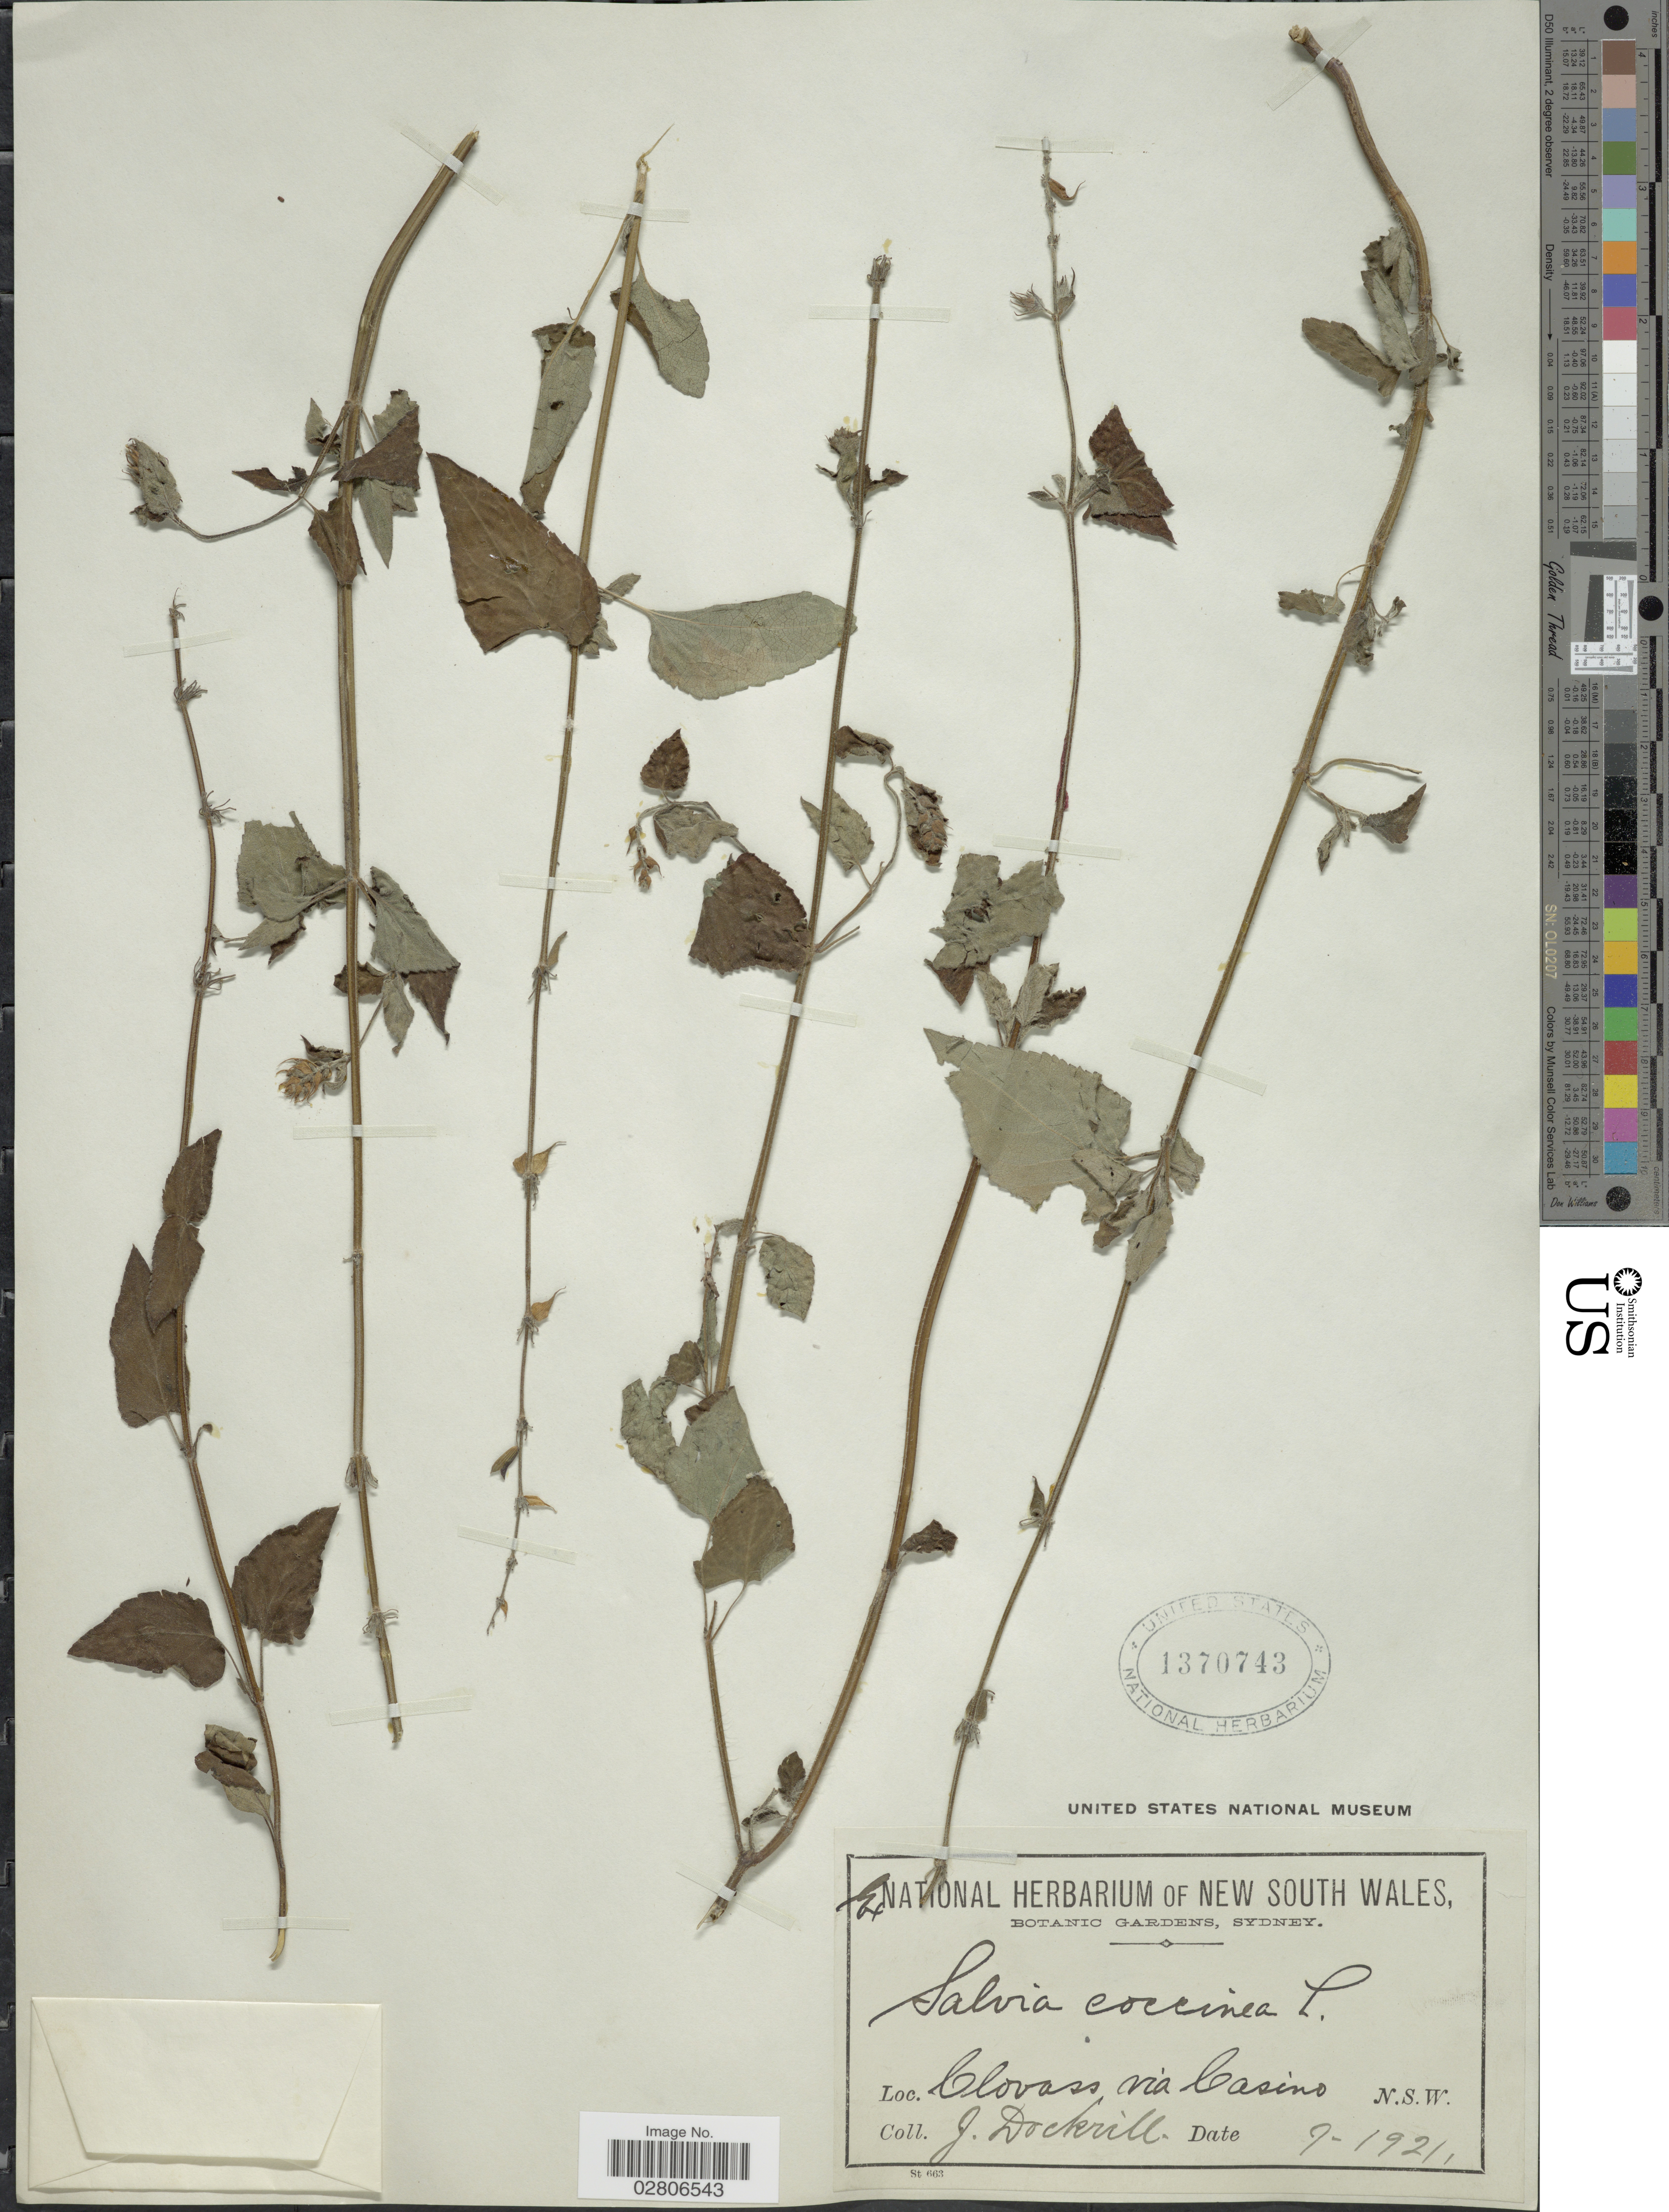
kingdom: Plantae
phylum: Tracheophyta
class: Magnoliopsida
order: Lamiales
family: Lamiaceae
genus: Salvia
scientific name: Salvia coccinea 'Naples Lavender'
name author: L. f. ex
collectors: J. Dockrill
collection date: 1921-07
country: Australia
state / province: New South Wales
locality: Clovass via Casino, N.S.W.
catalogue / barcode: US 1370743